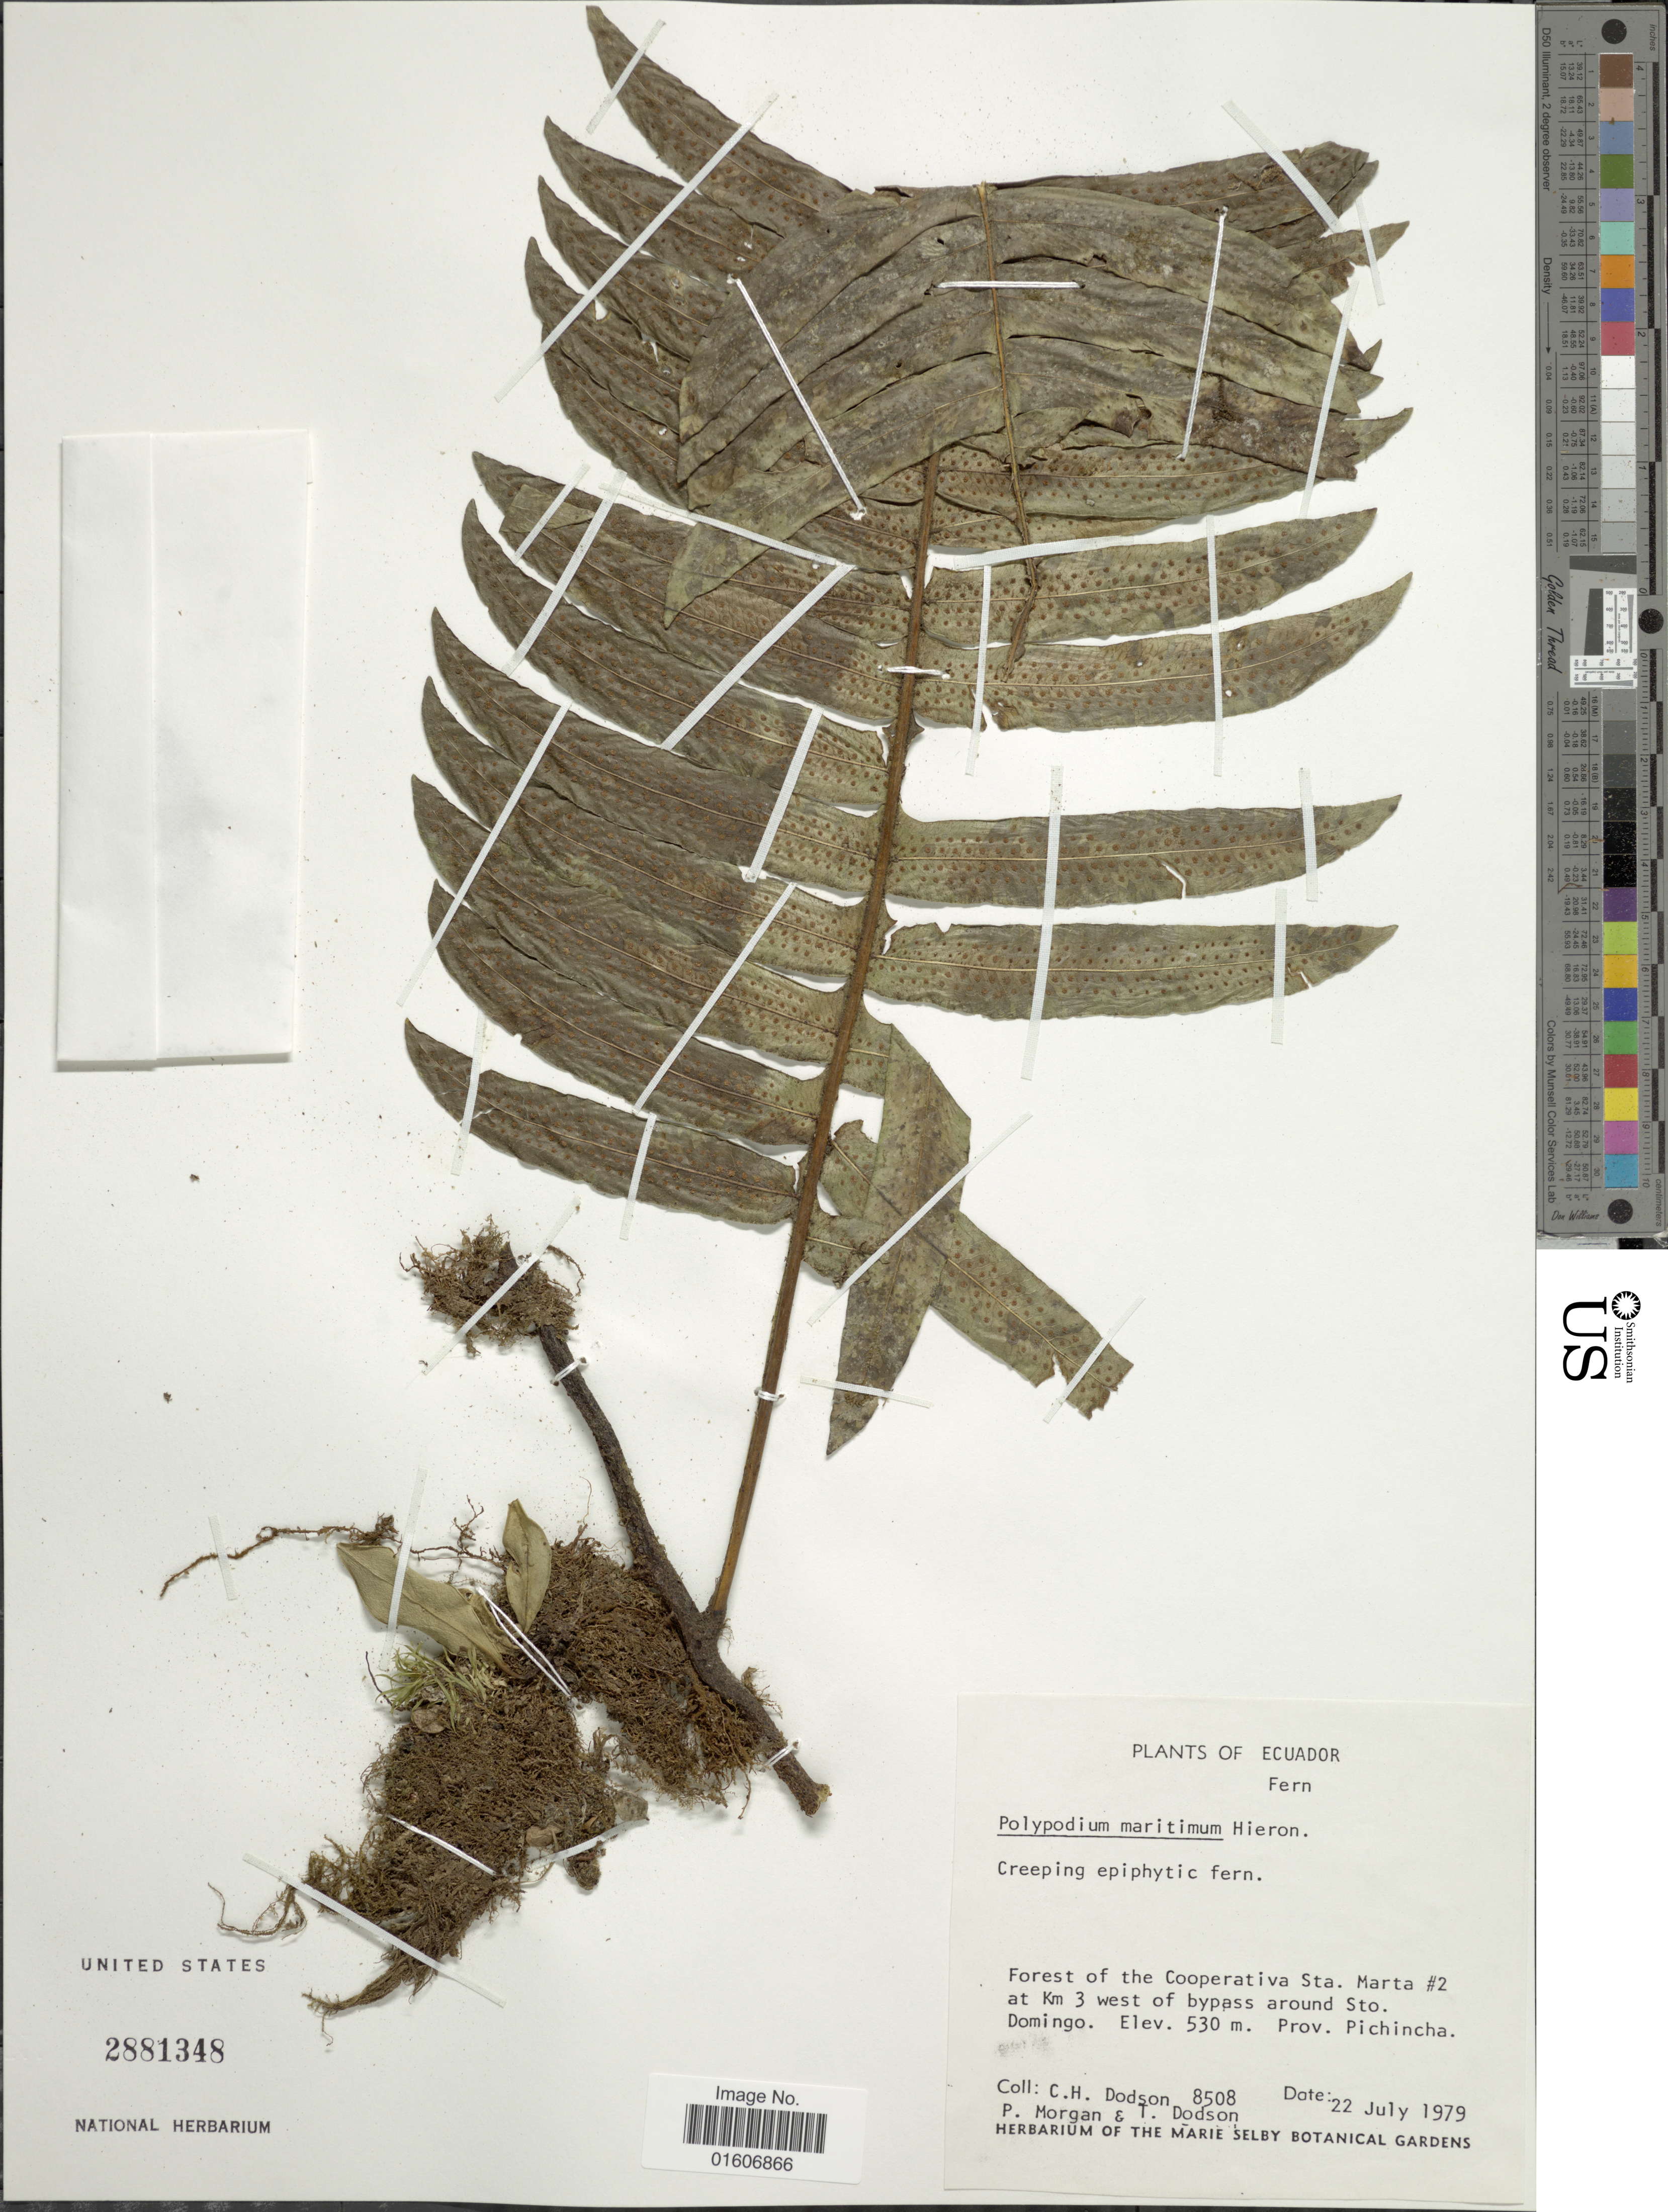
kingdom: Plantae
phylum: Tracheophyta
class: Polypodiopsida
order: Polypodiales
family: Polypodiaceae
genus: Serpocaulon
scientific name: Serpocaulon maritimum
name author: (Hieron.) A.R. Sm.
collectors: C. H. Dodson, P. Morgan & T. A. Dodson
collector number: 8508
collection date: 1979-07-22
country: Ecuador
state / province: Pichincha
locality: Forest of the Cooperative Sta Marta #2 at Km 3 west of Bypass around Sto. Domingo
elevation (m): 530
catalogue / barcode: US 2881348